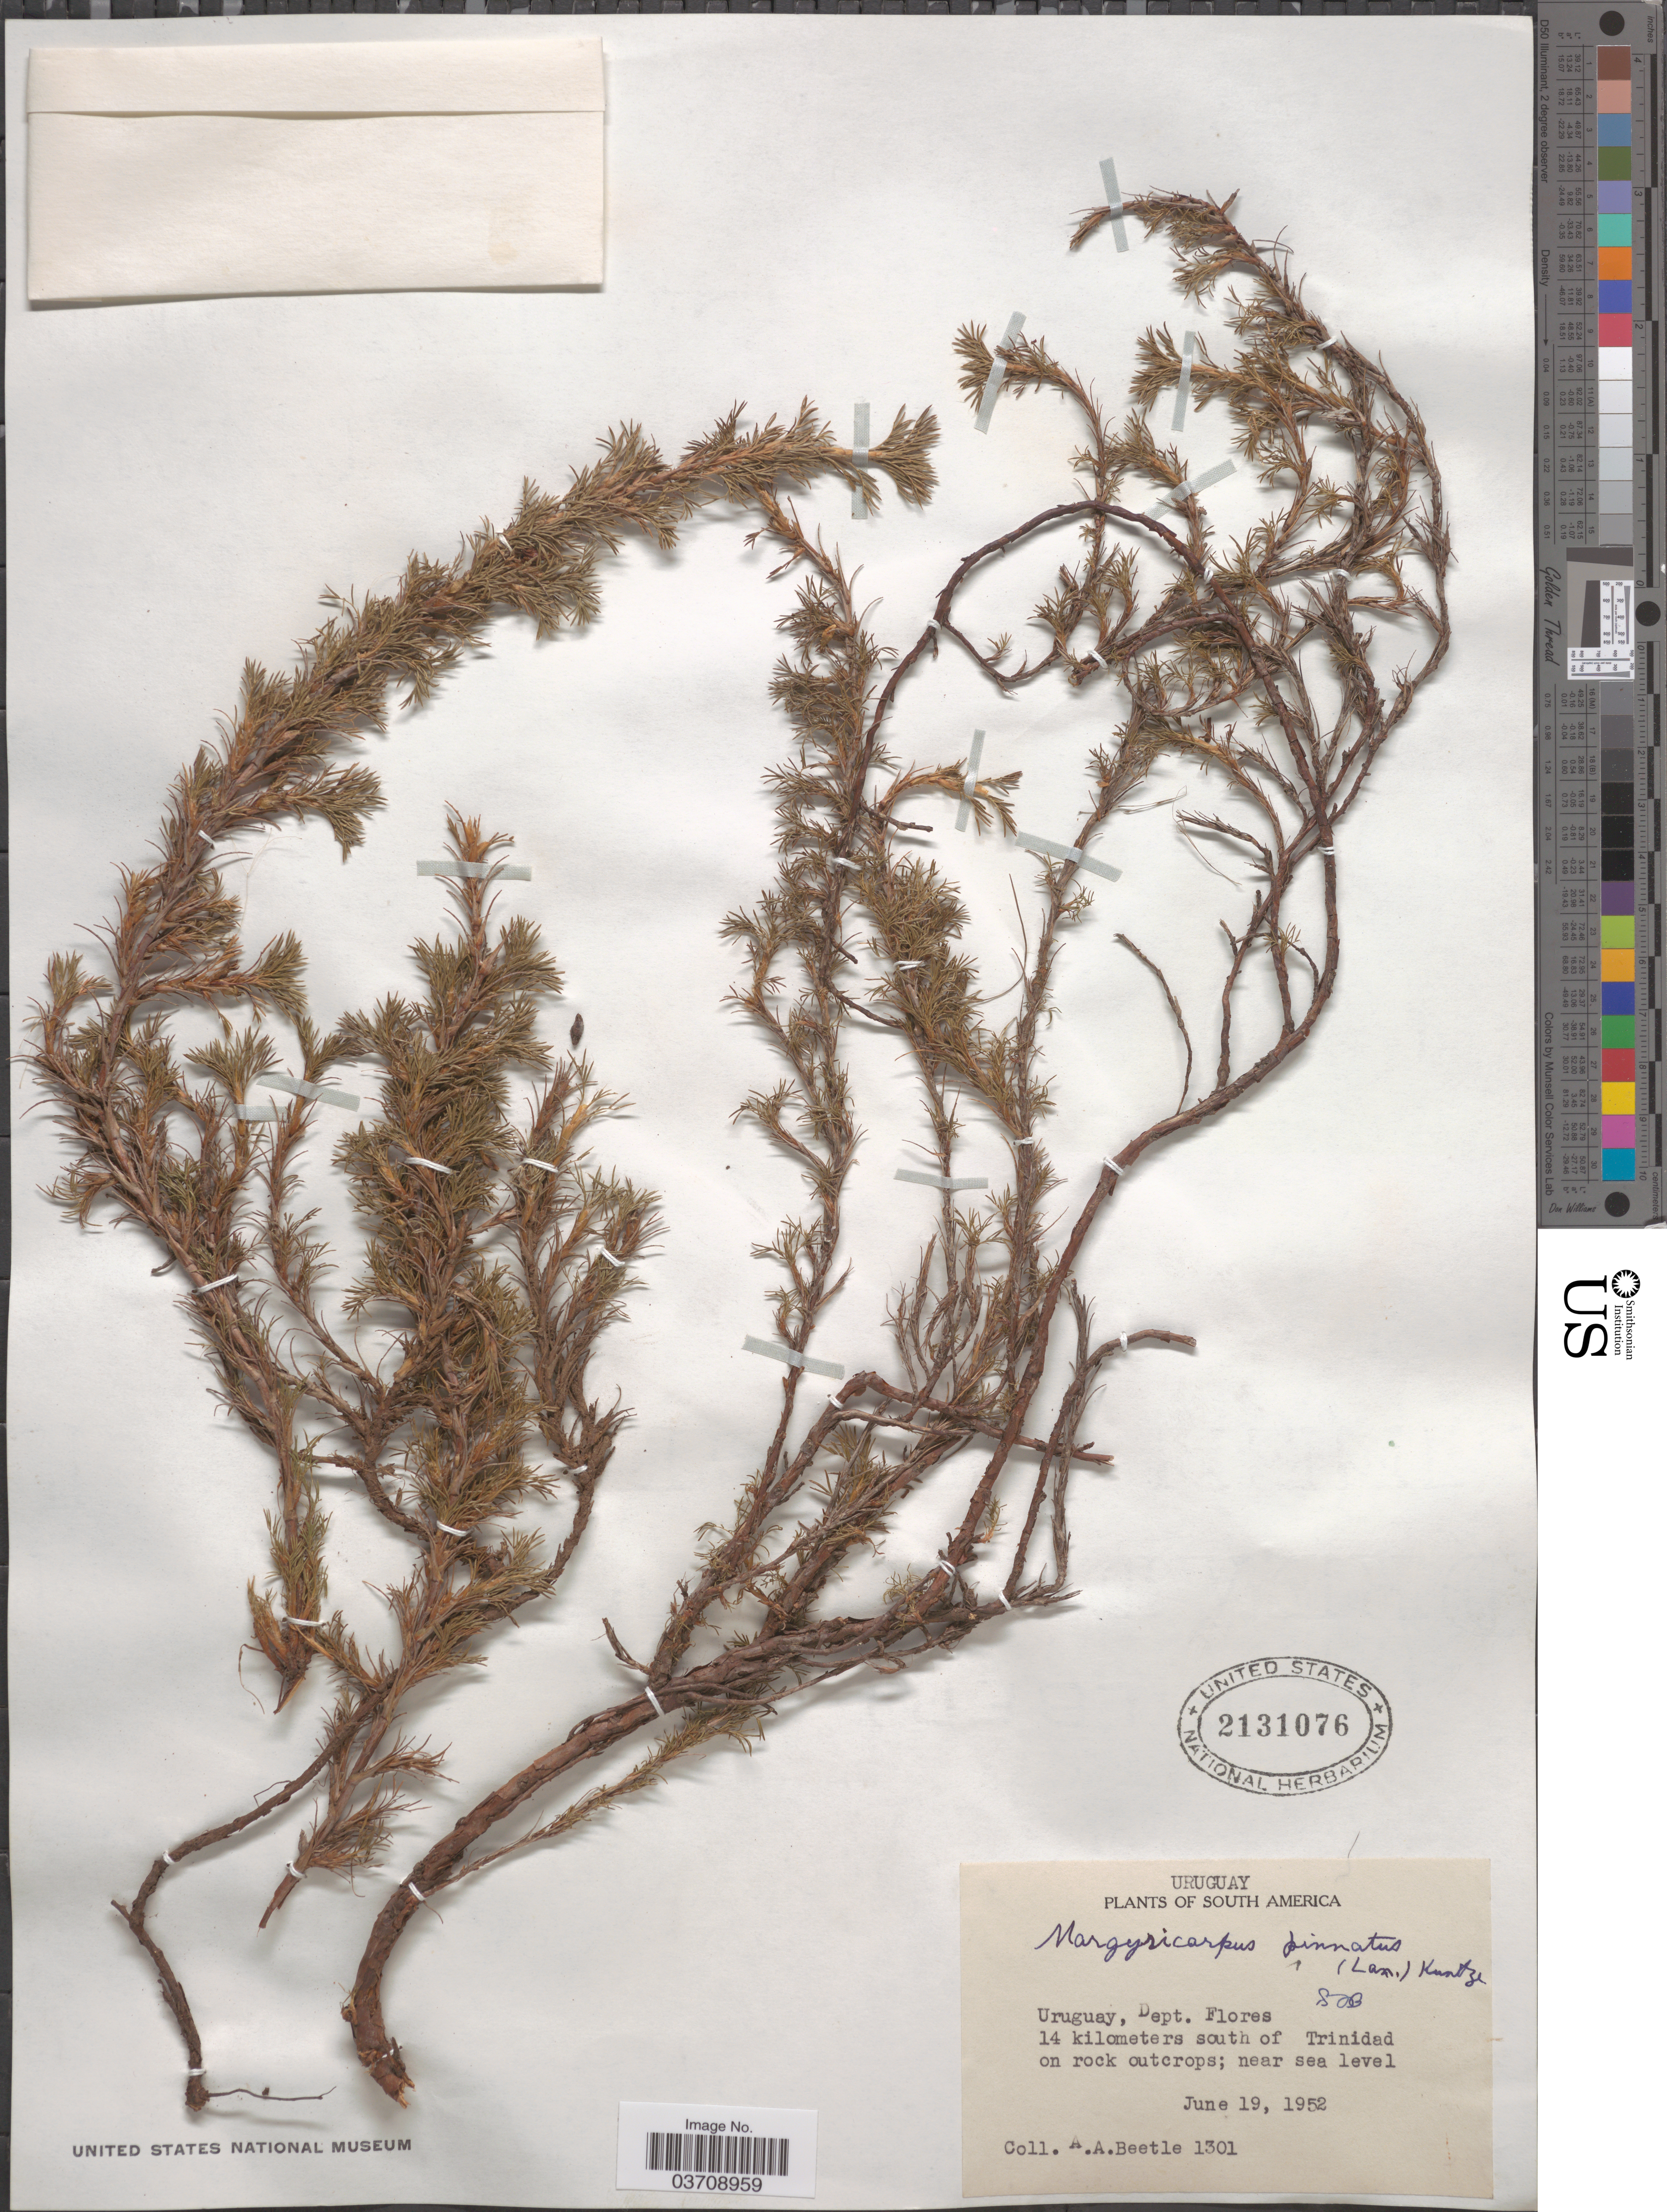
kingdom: Plantae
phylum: Tracheophyta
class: Magnoliopsida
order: Rosales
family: Rosaceae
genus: Margyricarpus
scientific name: Margyricarpus pinnatus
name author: (Lam.) Kuntze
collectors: A. A. Beetle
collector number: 1301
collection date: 1952-06-19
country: Uruguay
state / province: Flores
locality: Dept. Flores. 14 kilometers south of Trinidad on rock outcrops.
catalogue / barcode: US 2131076